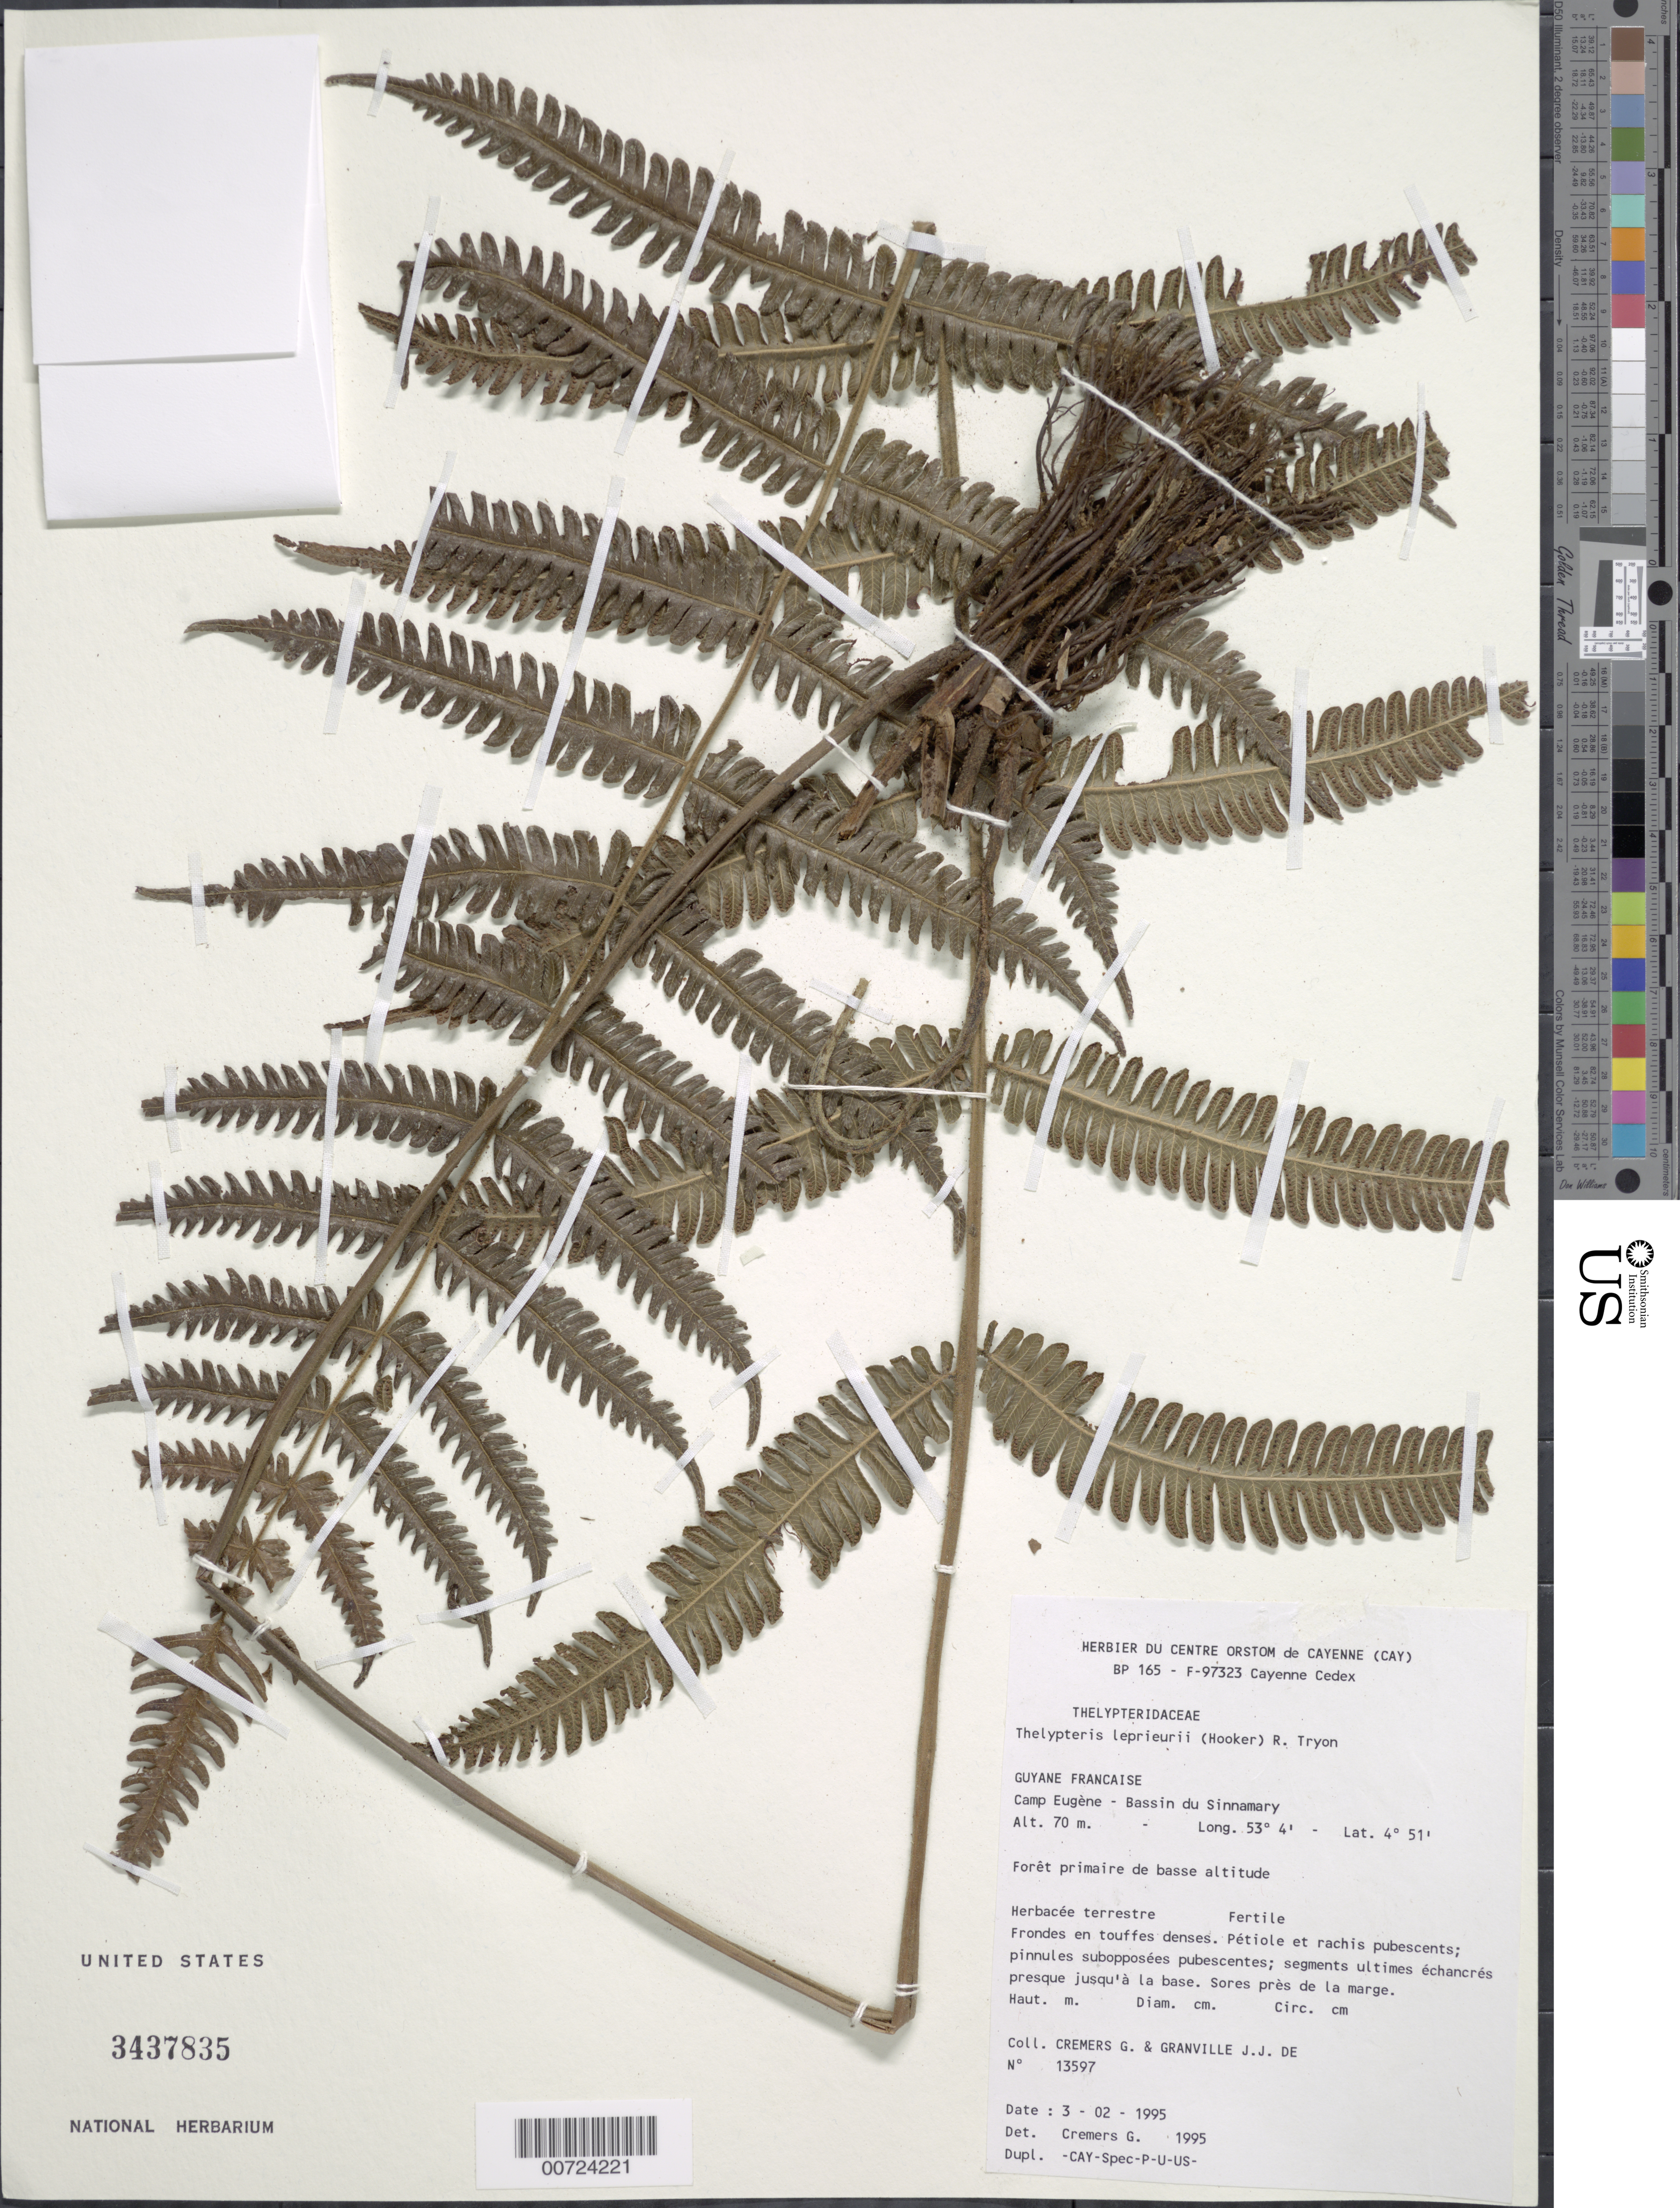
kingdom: Plantae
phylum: Tracheophyta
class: Polypodiopsida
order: Polypodiales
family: Thelypteridaceae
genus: Steiropteris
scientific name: Steiropteris leprieurii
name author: (Hook. f.) Pic. Serm.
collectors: G. Cremers & J.-J. de Granville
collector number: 13597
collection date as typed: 3-Feb-95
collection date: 1995-02-03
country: French Guiana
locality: Camp Eugène, Bassin du Sinnamary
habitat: Low primary forest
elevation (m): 70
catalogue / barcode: US 3437835